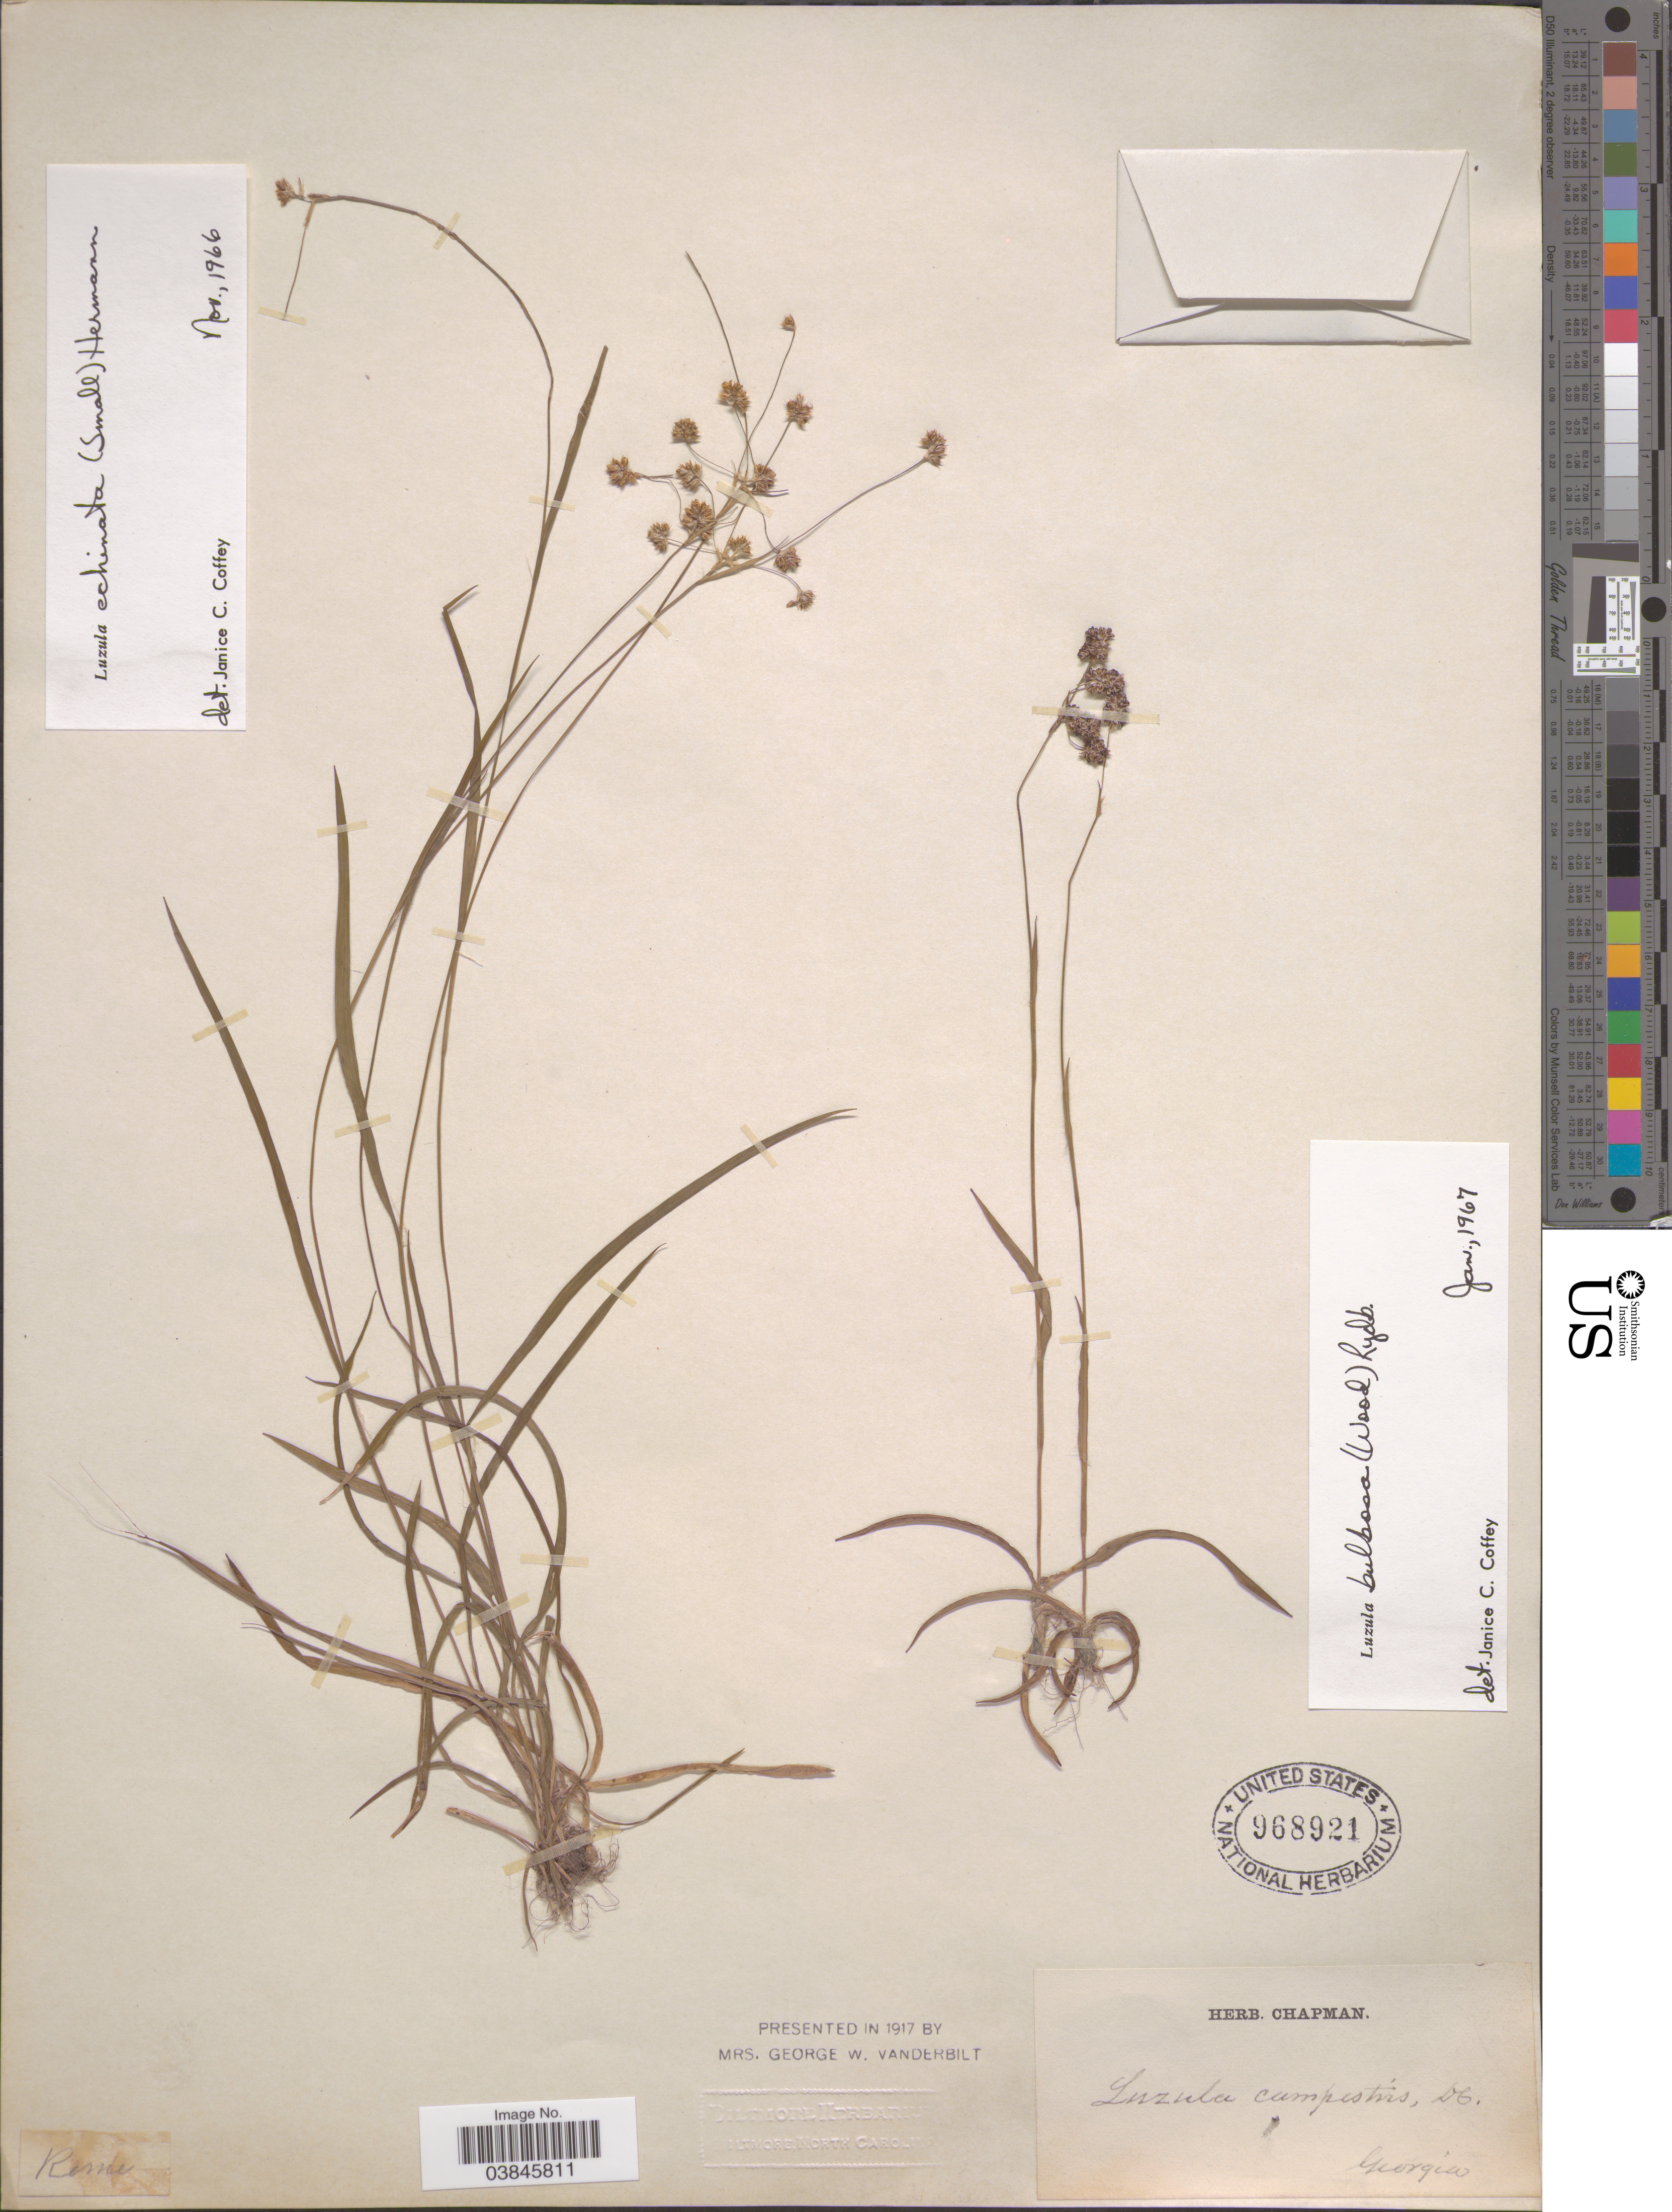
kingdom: Plantae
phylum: Tracheophyta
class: Liliopsida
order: Poales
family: Juncaceae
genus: Luzula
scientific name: Luzula echinata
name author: (Small) F.J. Herm.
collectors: ex herb. Chapman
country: United States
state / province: Georgia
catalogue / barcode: US 968921